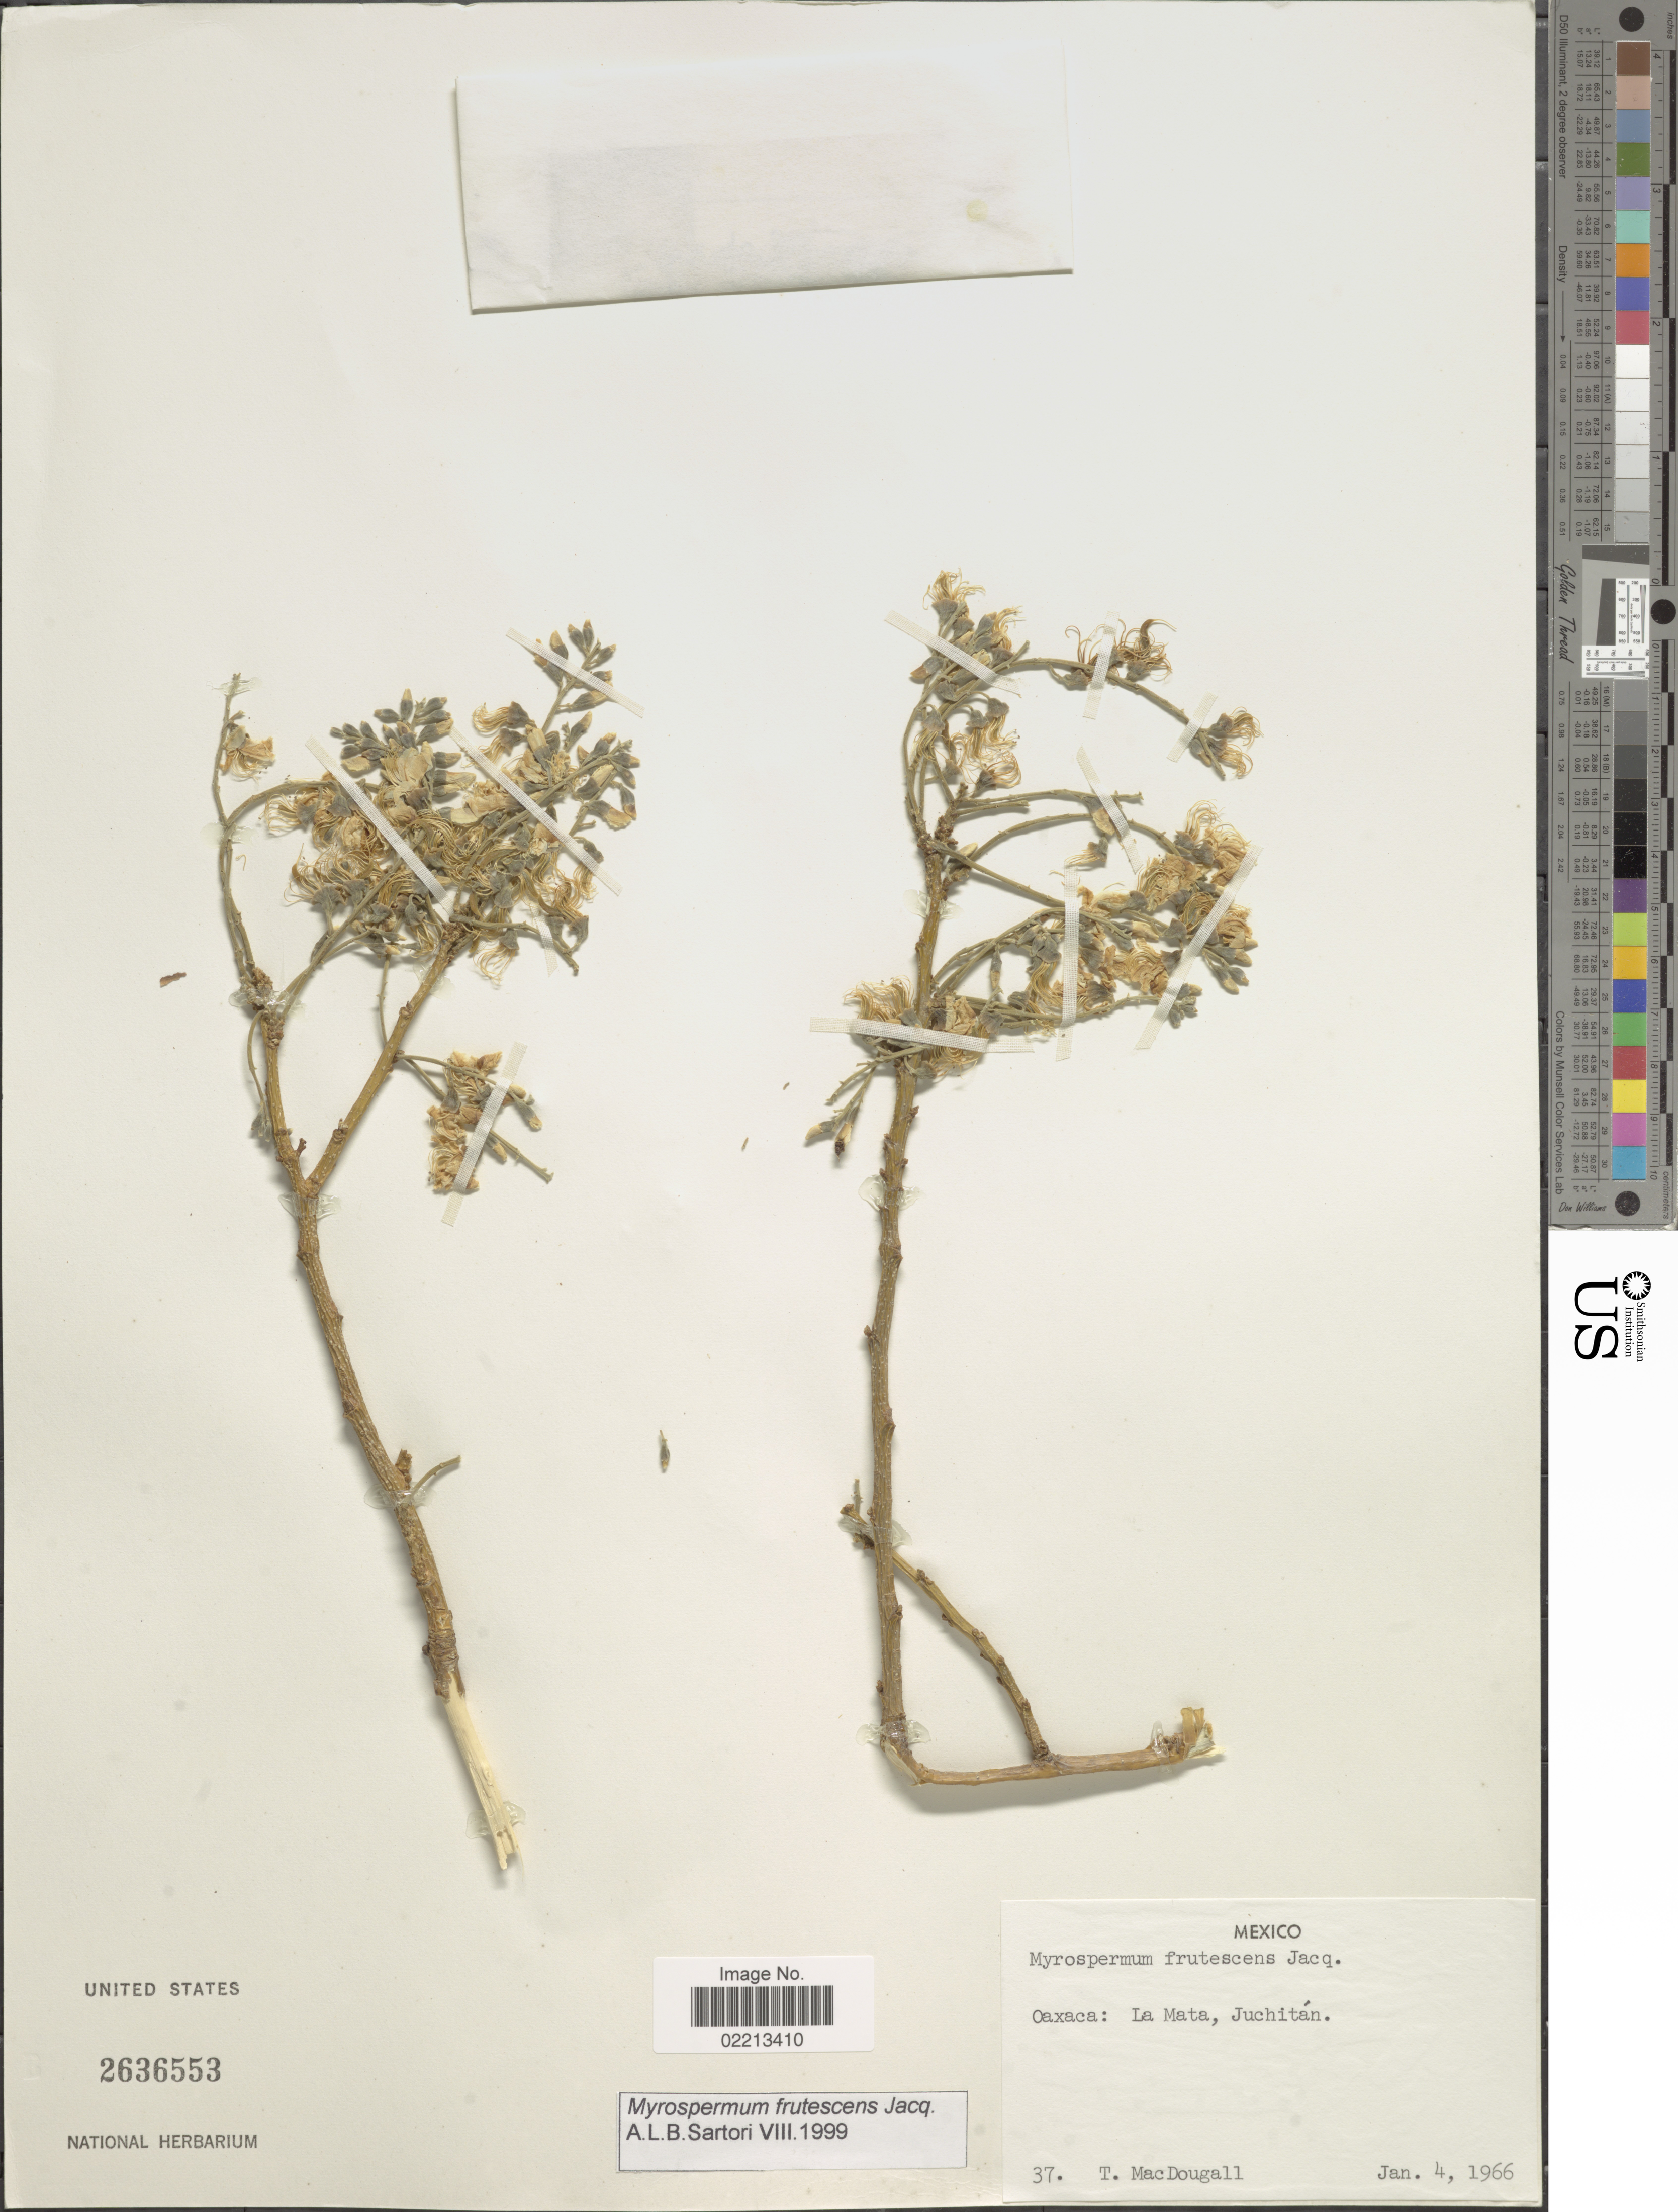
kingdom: Plantae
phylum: Tracheophyta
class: Magnoliopsida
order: Fabales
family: Fabaceae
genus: Myrospermum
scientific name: Myrospermum frutescens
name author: Jacq.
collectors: T. B. MacDougall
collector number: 37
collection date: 1966-01-04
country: Mexico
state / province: Oaxaca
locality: La Mata, Juchitan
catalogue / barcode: US 2636553